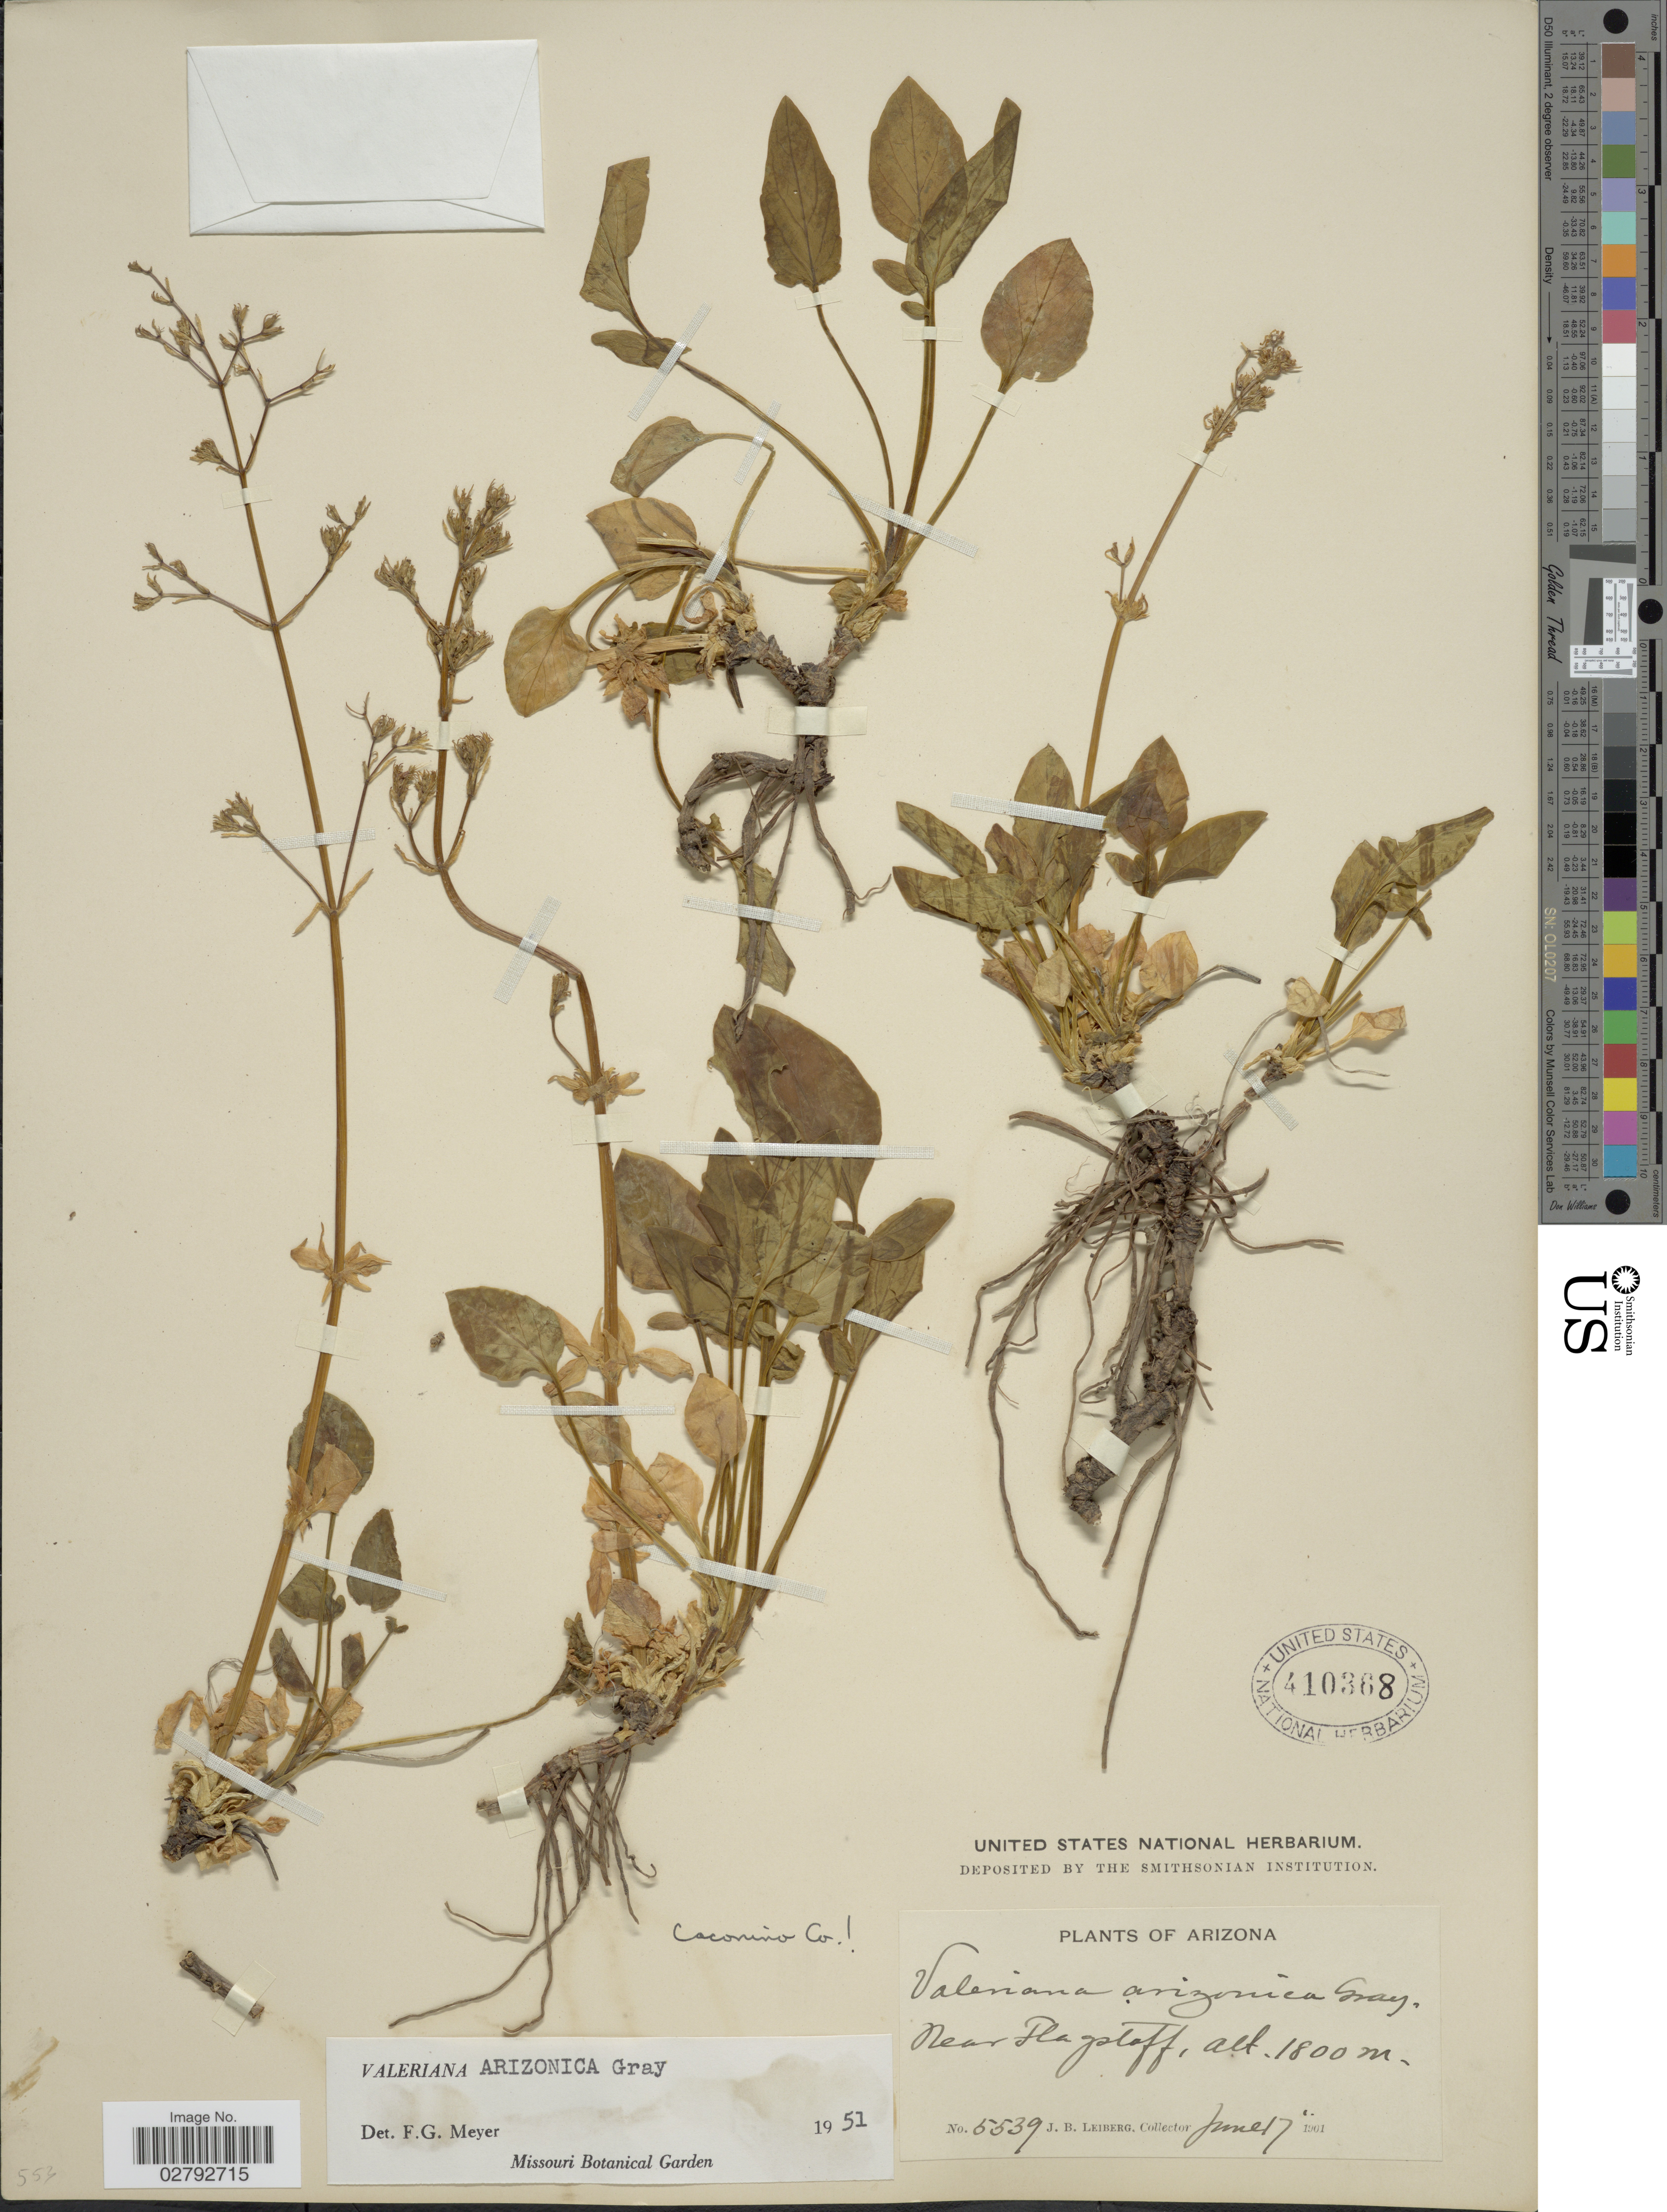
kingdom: Plantae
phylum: Tracheophyta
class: Magnoliopsida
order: Dipsacales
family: Caprifoliaceae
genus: Valeriana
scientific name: Valeriana arizonica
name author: A. Gray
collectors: J. B. Leiberg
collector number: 5539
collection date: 1901-06-17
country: United States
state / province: Arizona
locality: Near Flagstaff.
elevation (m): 1800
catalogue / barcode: US 410368